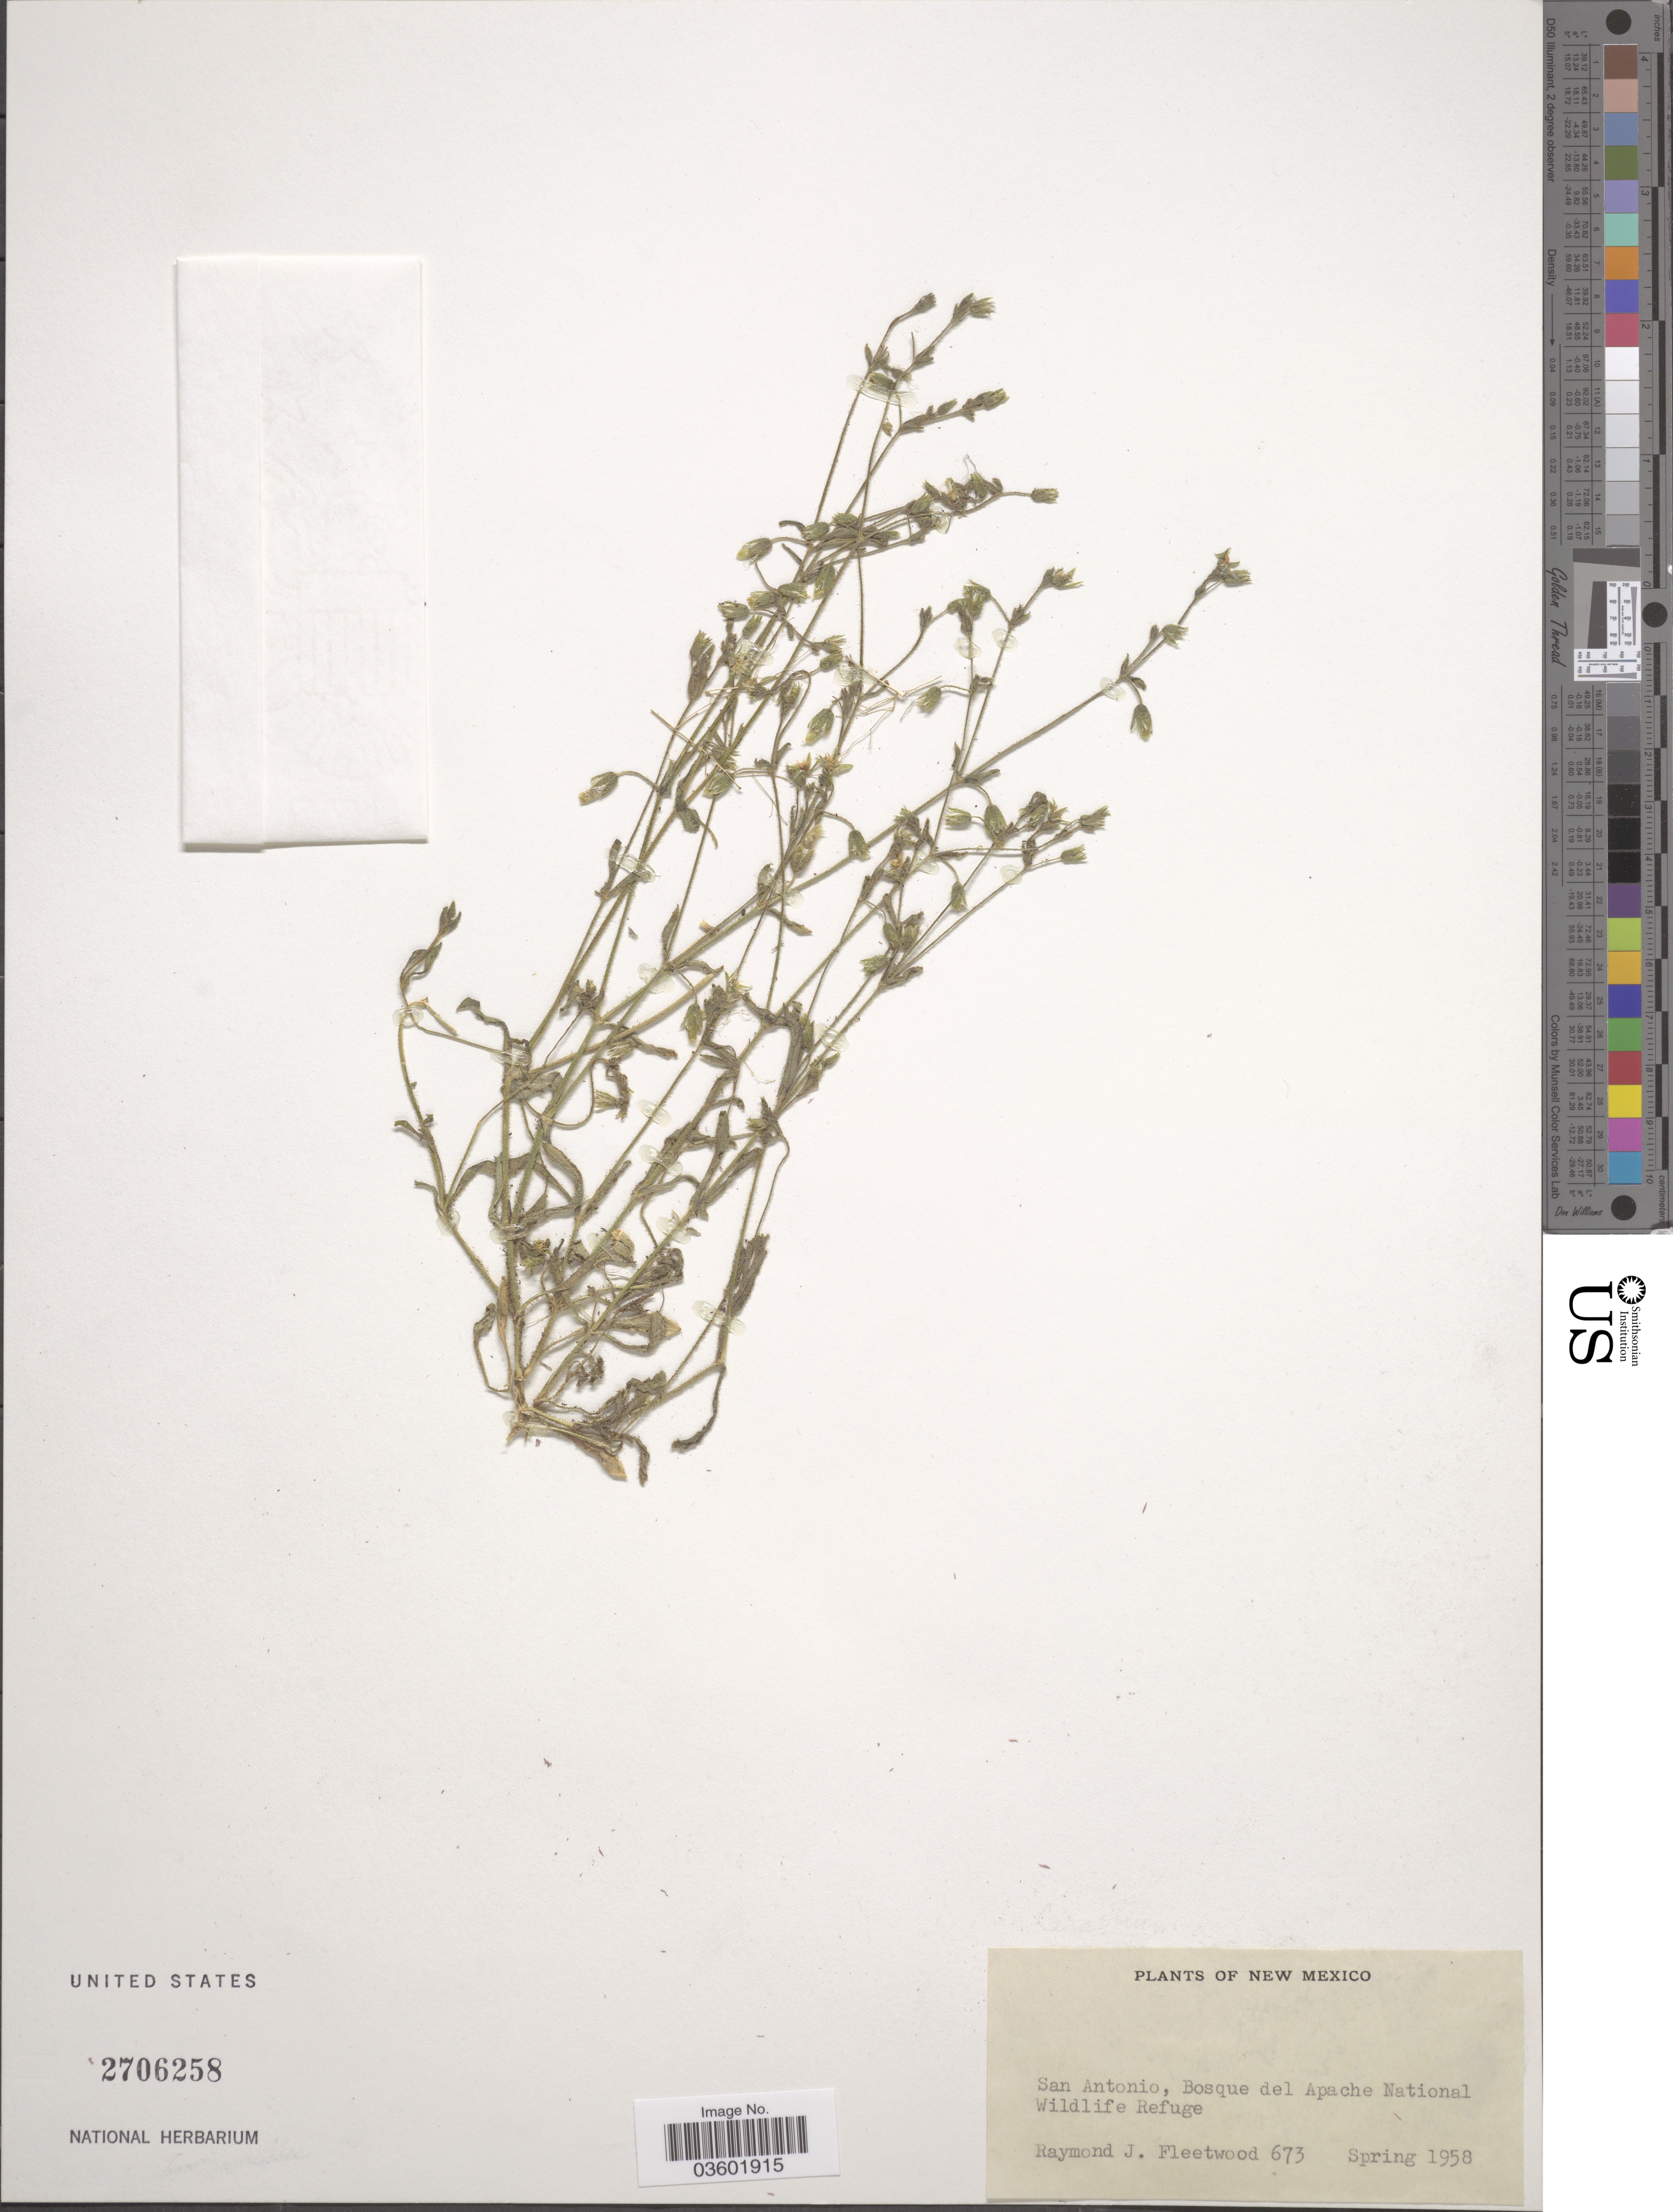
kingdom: Plantae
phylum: Tracheophyta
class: Magnoliopsida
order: Caryophyllales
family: Caryophyllaceae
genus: Cerastium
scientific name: Cerastium nutans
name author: Raf.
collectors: R. J. Fleetwood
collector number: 673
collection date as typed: Spring 1958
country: United States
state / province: New Mexico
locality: San Antonio, Bosque del Apache National Wildlife Refuge.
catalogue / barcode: US 2706258